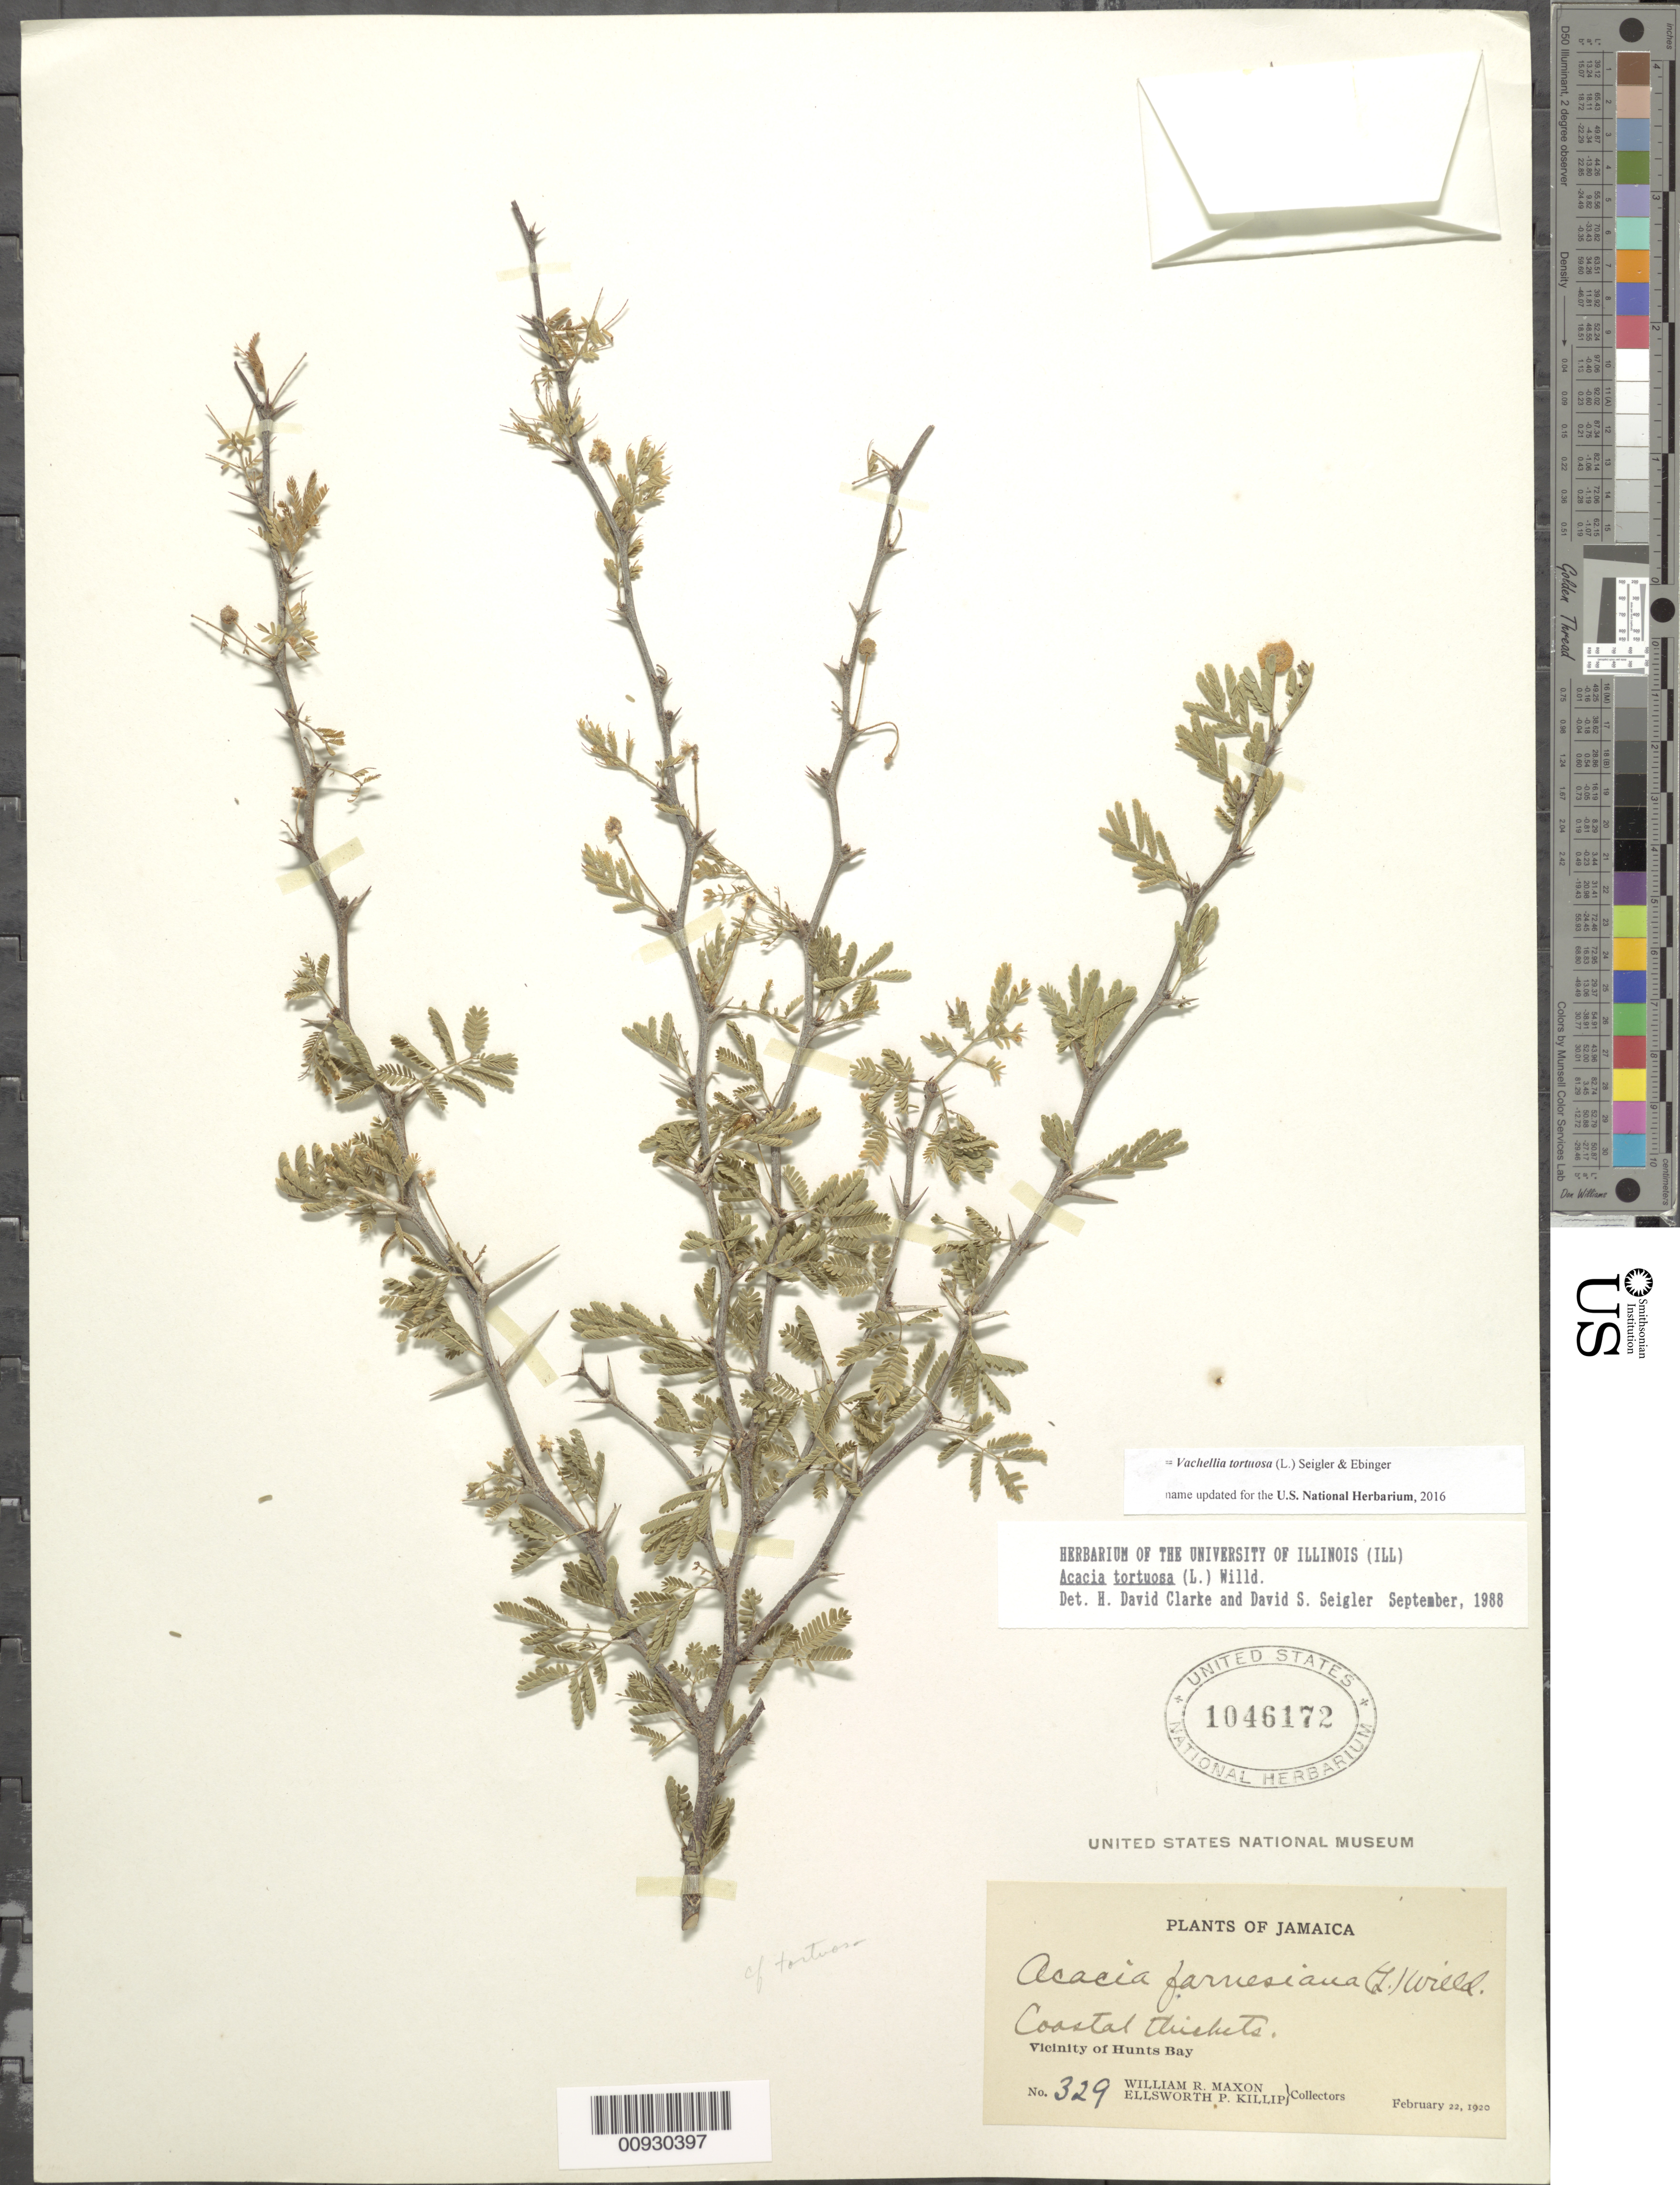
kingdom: Plantae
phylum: Tracheophyta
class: Magnoliopsida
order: Fabales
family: Fabaceae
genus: Vachellia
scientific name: Vachellia tortuosa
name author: (L.) Seigler & Ebinger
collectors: W. R. Maxon & E. P. Killip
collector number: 329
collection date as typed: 22 Feb 1920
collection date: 1920-02-22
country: Jamaica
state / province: Saint Catherine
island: Jamaica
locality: Vicinity of Hunts Bay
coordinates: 0 N, 0 E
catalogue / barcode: US 1046172